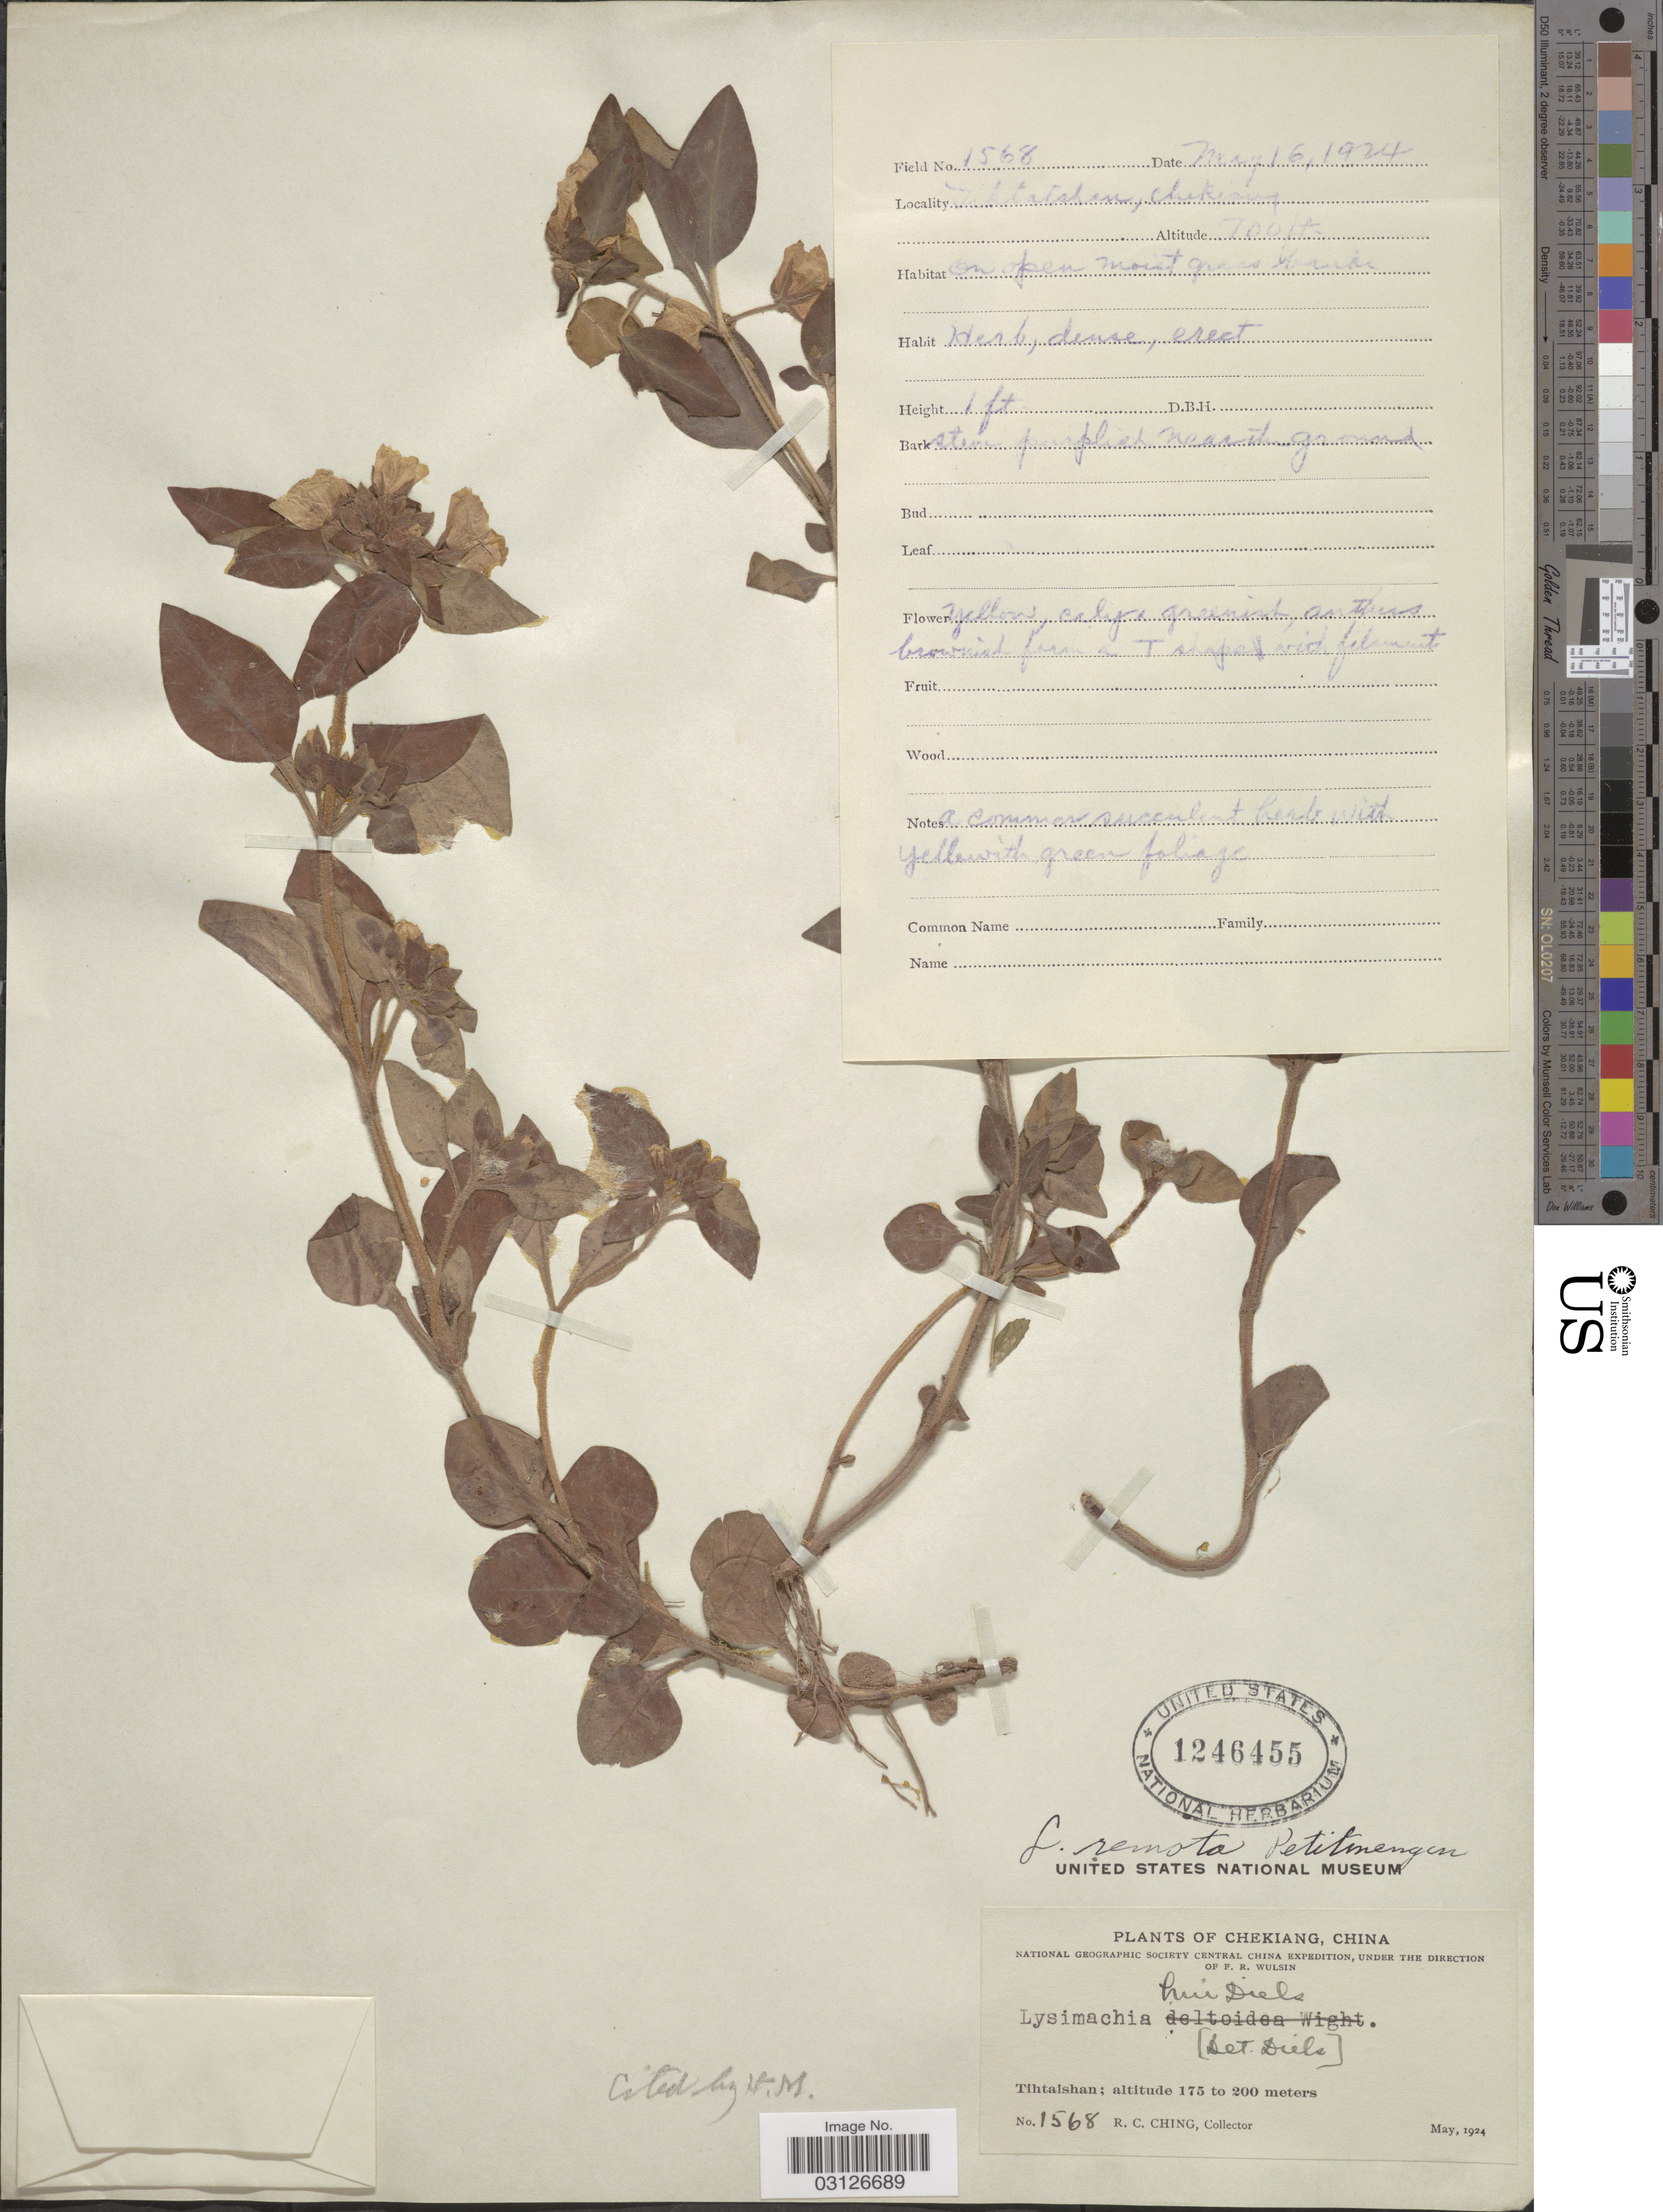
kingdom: Plantae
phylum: Tracheophyta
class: Magnoliopsida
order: Ericales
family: Primulaceae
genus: Lysimachia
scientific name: Lysimachia remota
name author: Petitm.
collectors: R. C. Ching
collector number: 1568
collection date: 1924-05-16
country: China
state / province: Zhejiang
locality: Tihtaishan. Chekiang.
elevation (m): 213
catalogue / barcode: US 1246455